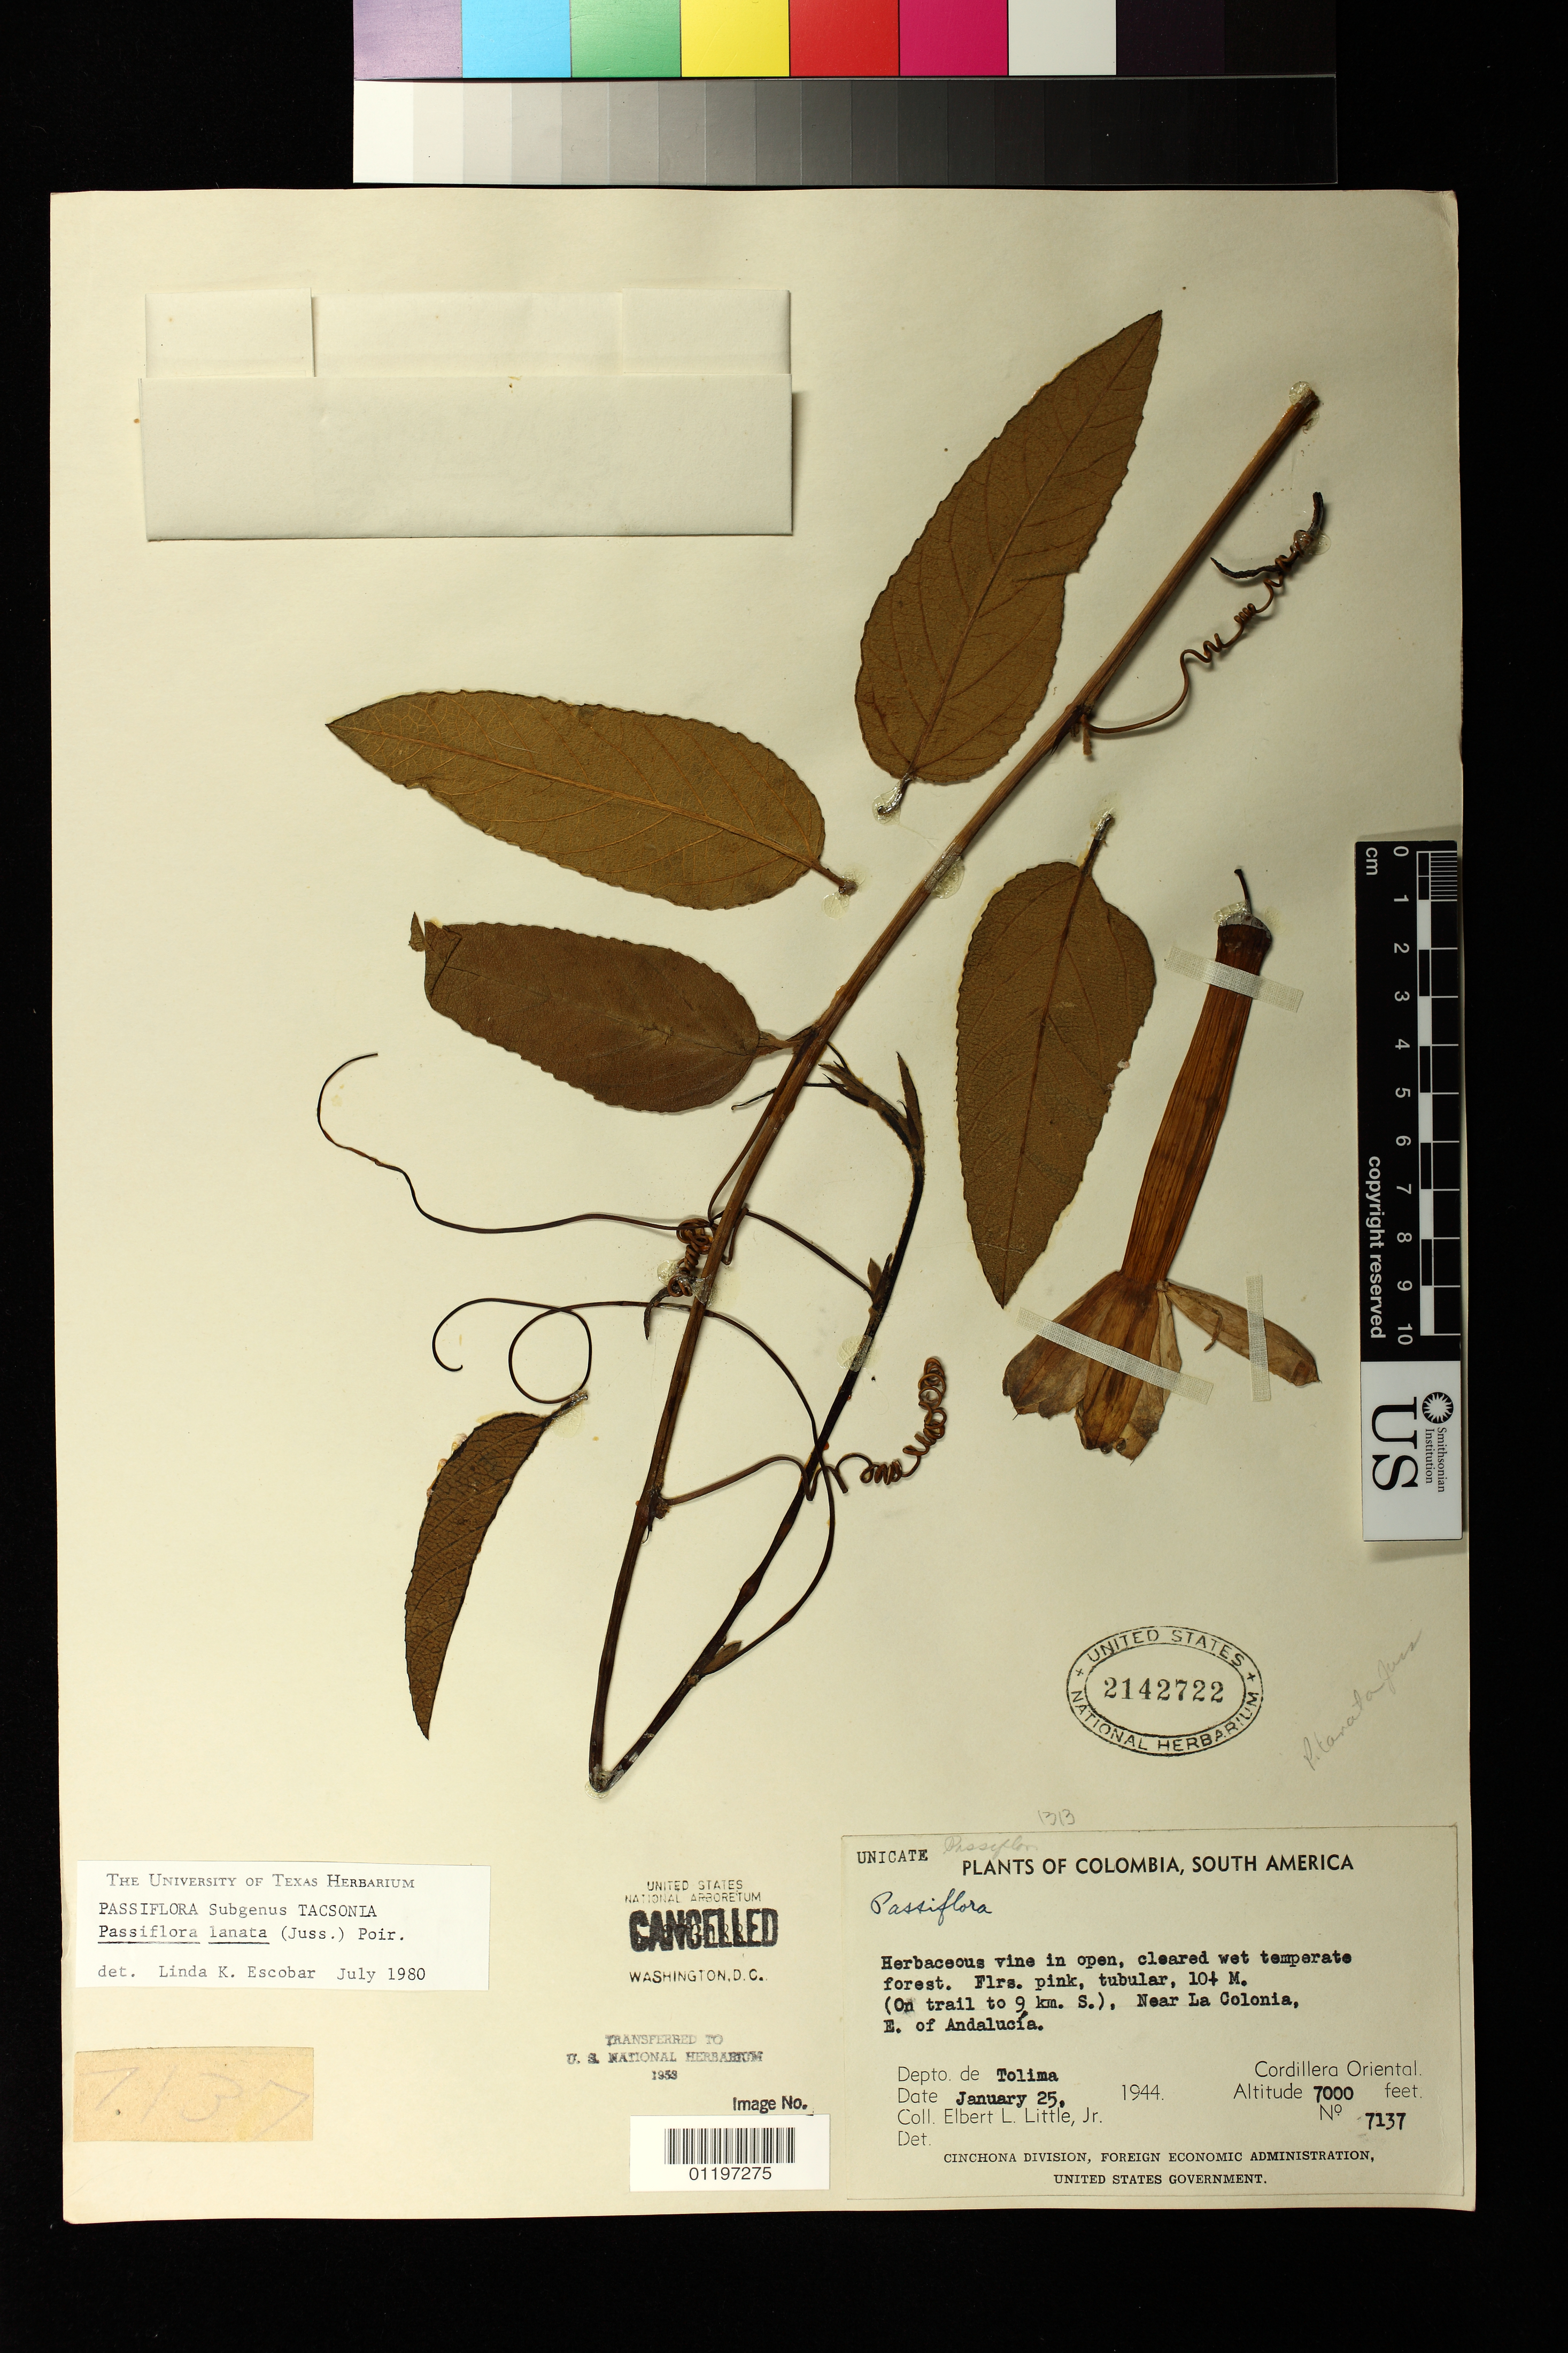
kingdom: Plantae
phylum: Tracheophyta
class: Magnoliopsida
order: Malpighiales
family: Passifloraceae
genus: Passiflora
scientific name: Passiflora lanata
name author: (Juss.) Poir.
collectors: E. L. Little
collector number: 7137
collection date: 1944-01-25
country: Colombia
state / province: Tolima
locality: Cordillera Oriental. Near La Colonia, E of Andalucia.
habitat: Herbaceous vine in open, cleared wet temperate forest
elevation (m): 2134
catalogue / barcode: US 2142722